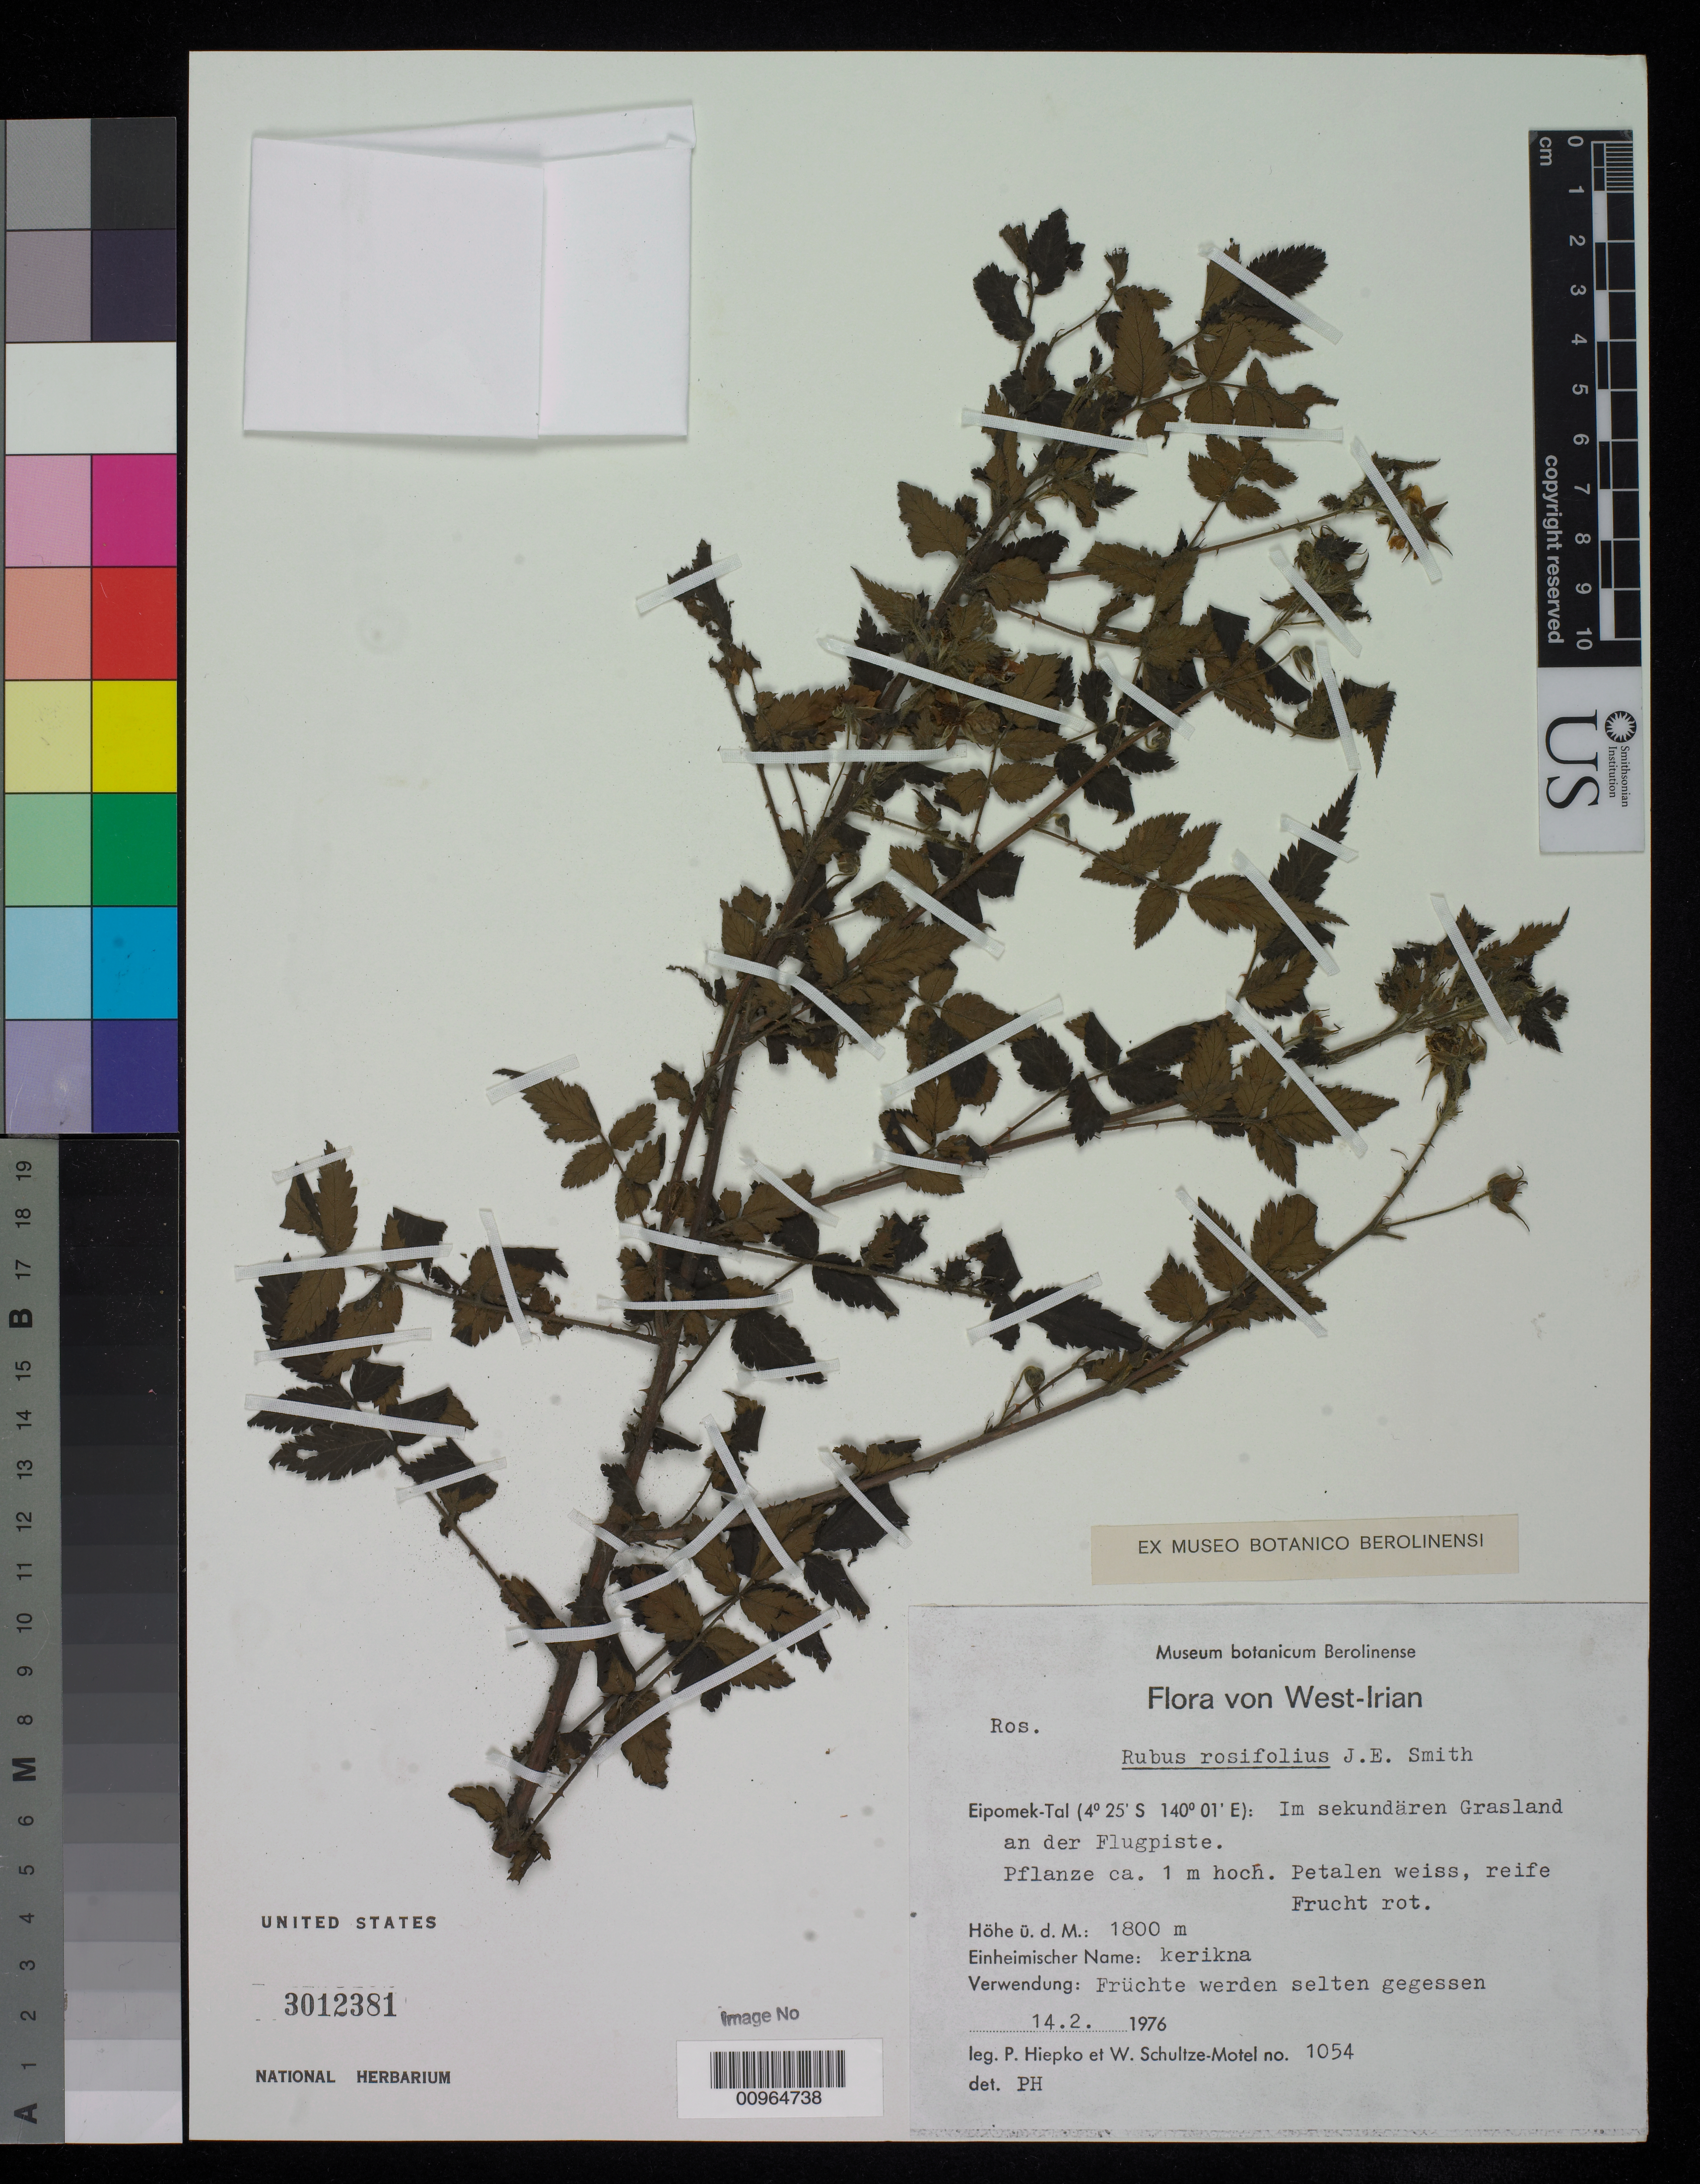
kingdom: Plantae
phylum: Tracheophyta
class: Magnoliopsida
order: Rosales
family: Rosaceae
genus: Rubus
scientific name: Rubus rosifolius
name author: Sm.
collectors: P. H. Hiepko & W. Schultze-Motel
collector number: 1054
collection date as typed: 14 Feb 1976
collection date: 1976-02-14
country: Papua New Guinea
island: New Britain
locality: Pfanze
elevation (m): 1800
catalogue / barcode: US 3012381